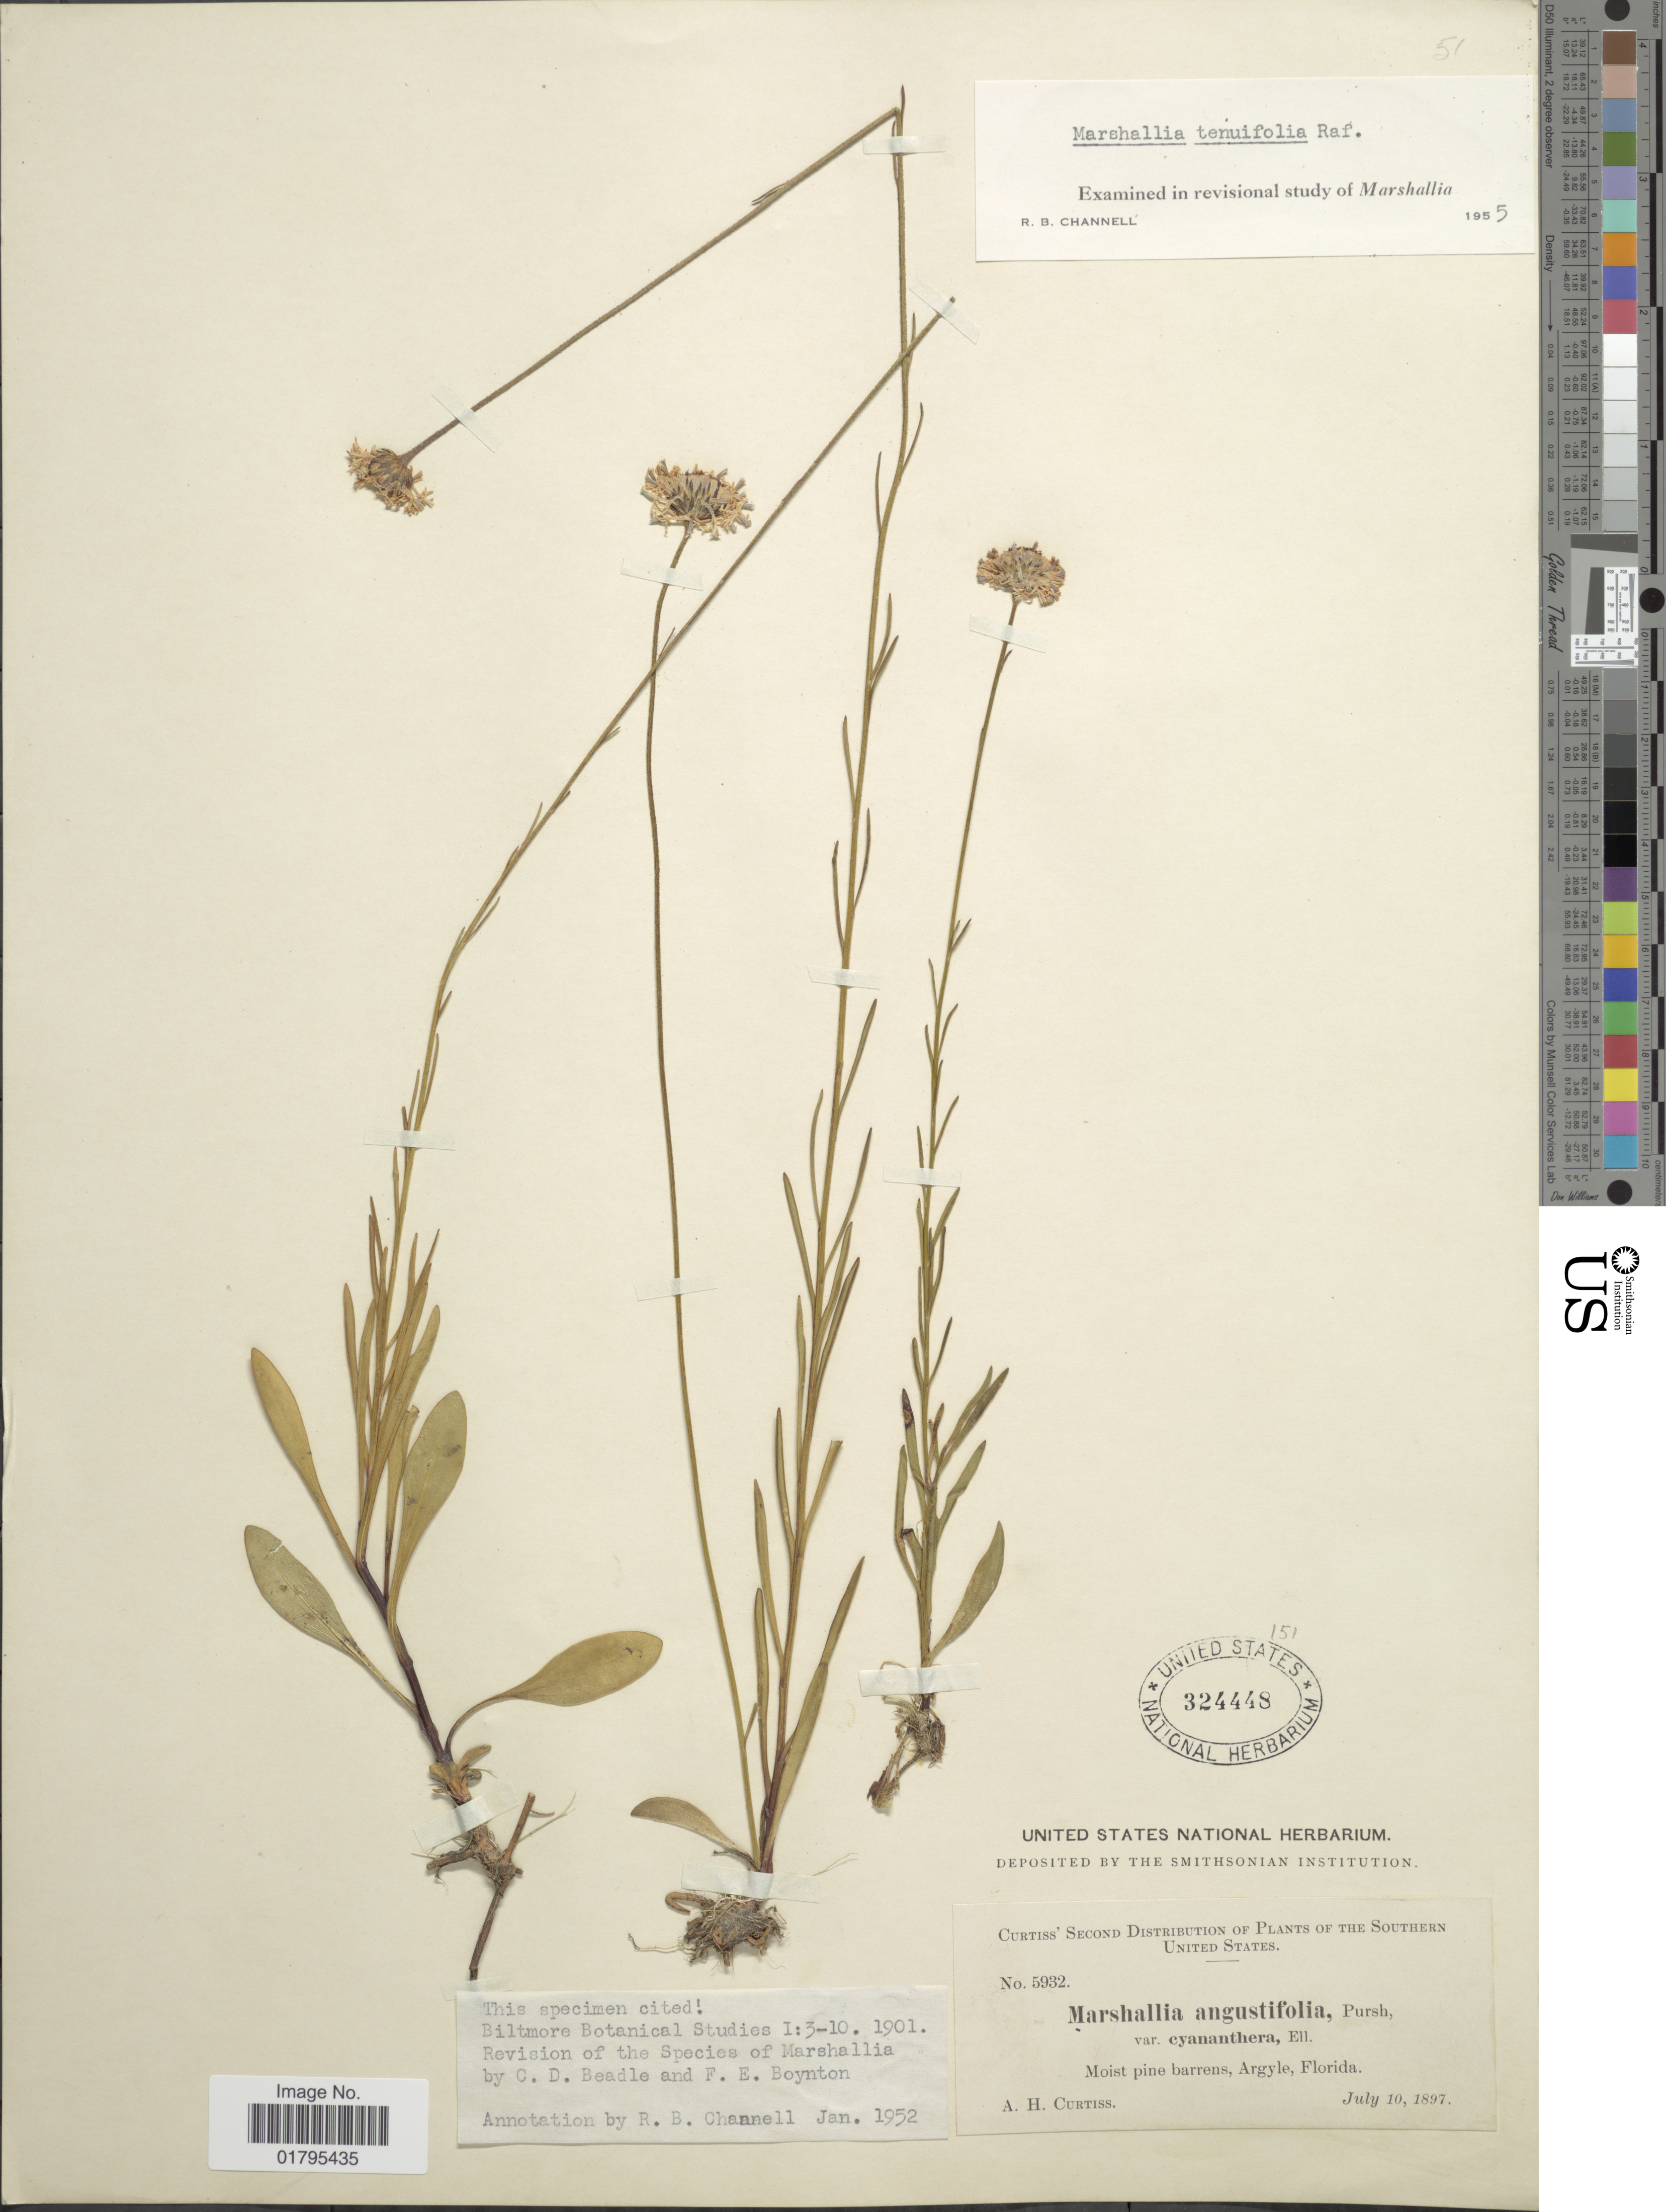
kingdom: Plantae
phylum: Tracheophyta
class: Magnoliopsida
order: Asterales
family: Asteraceae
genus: Marshallia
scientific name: Marshallia tenuifolia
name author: Raf.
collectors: A. H. Curtiss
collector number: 5932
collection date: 1897-07-10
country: United States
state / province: Florida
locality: Argyle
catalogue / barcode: US 324448